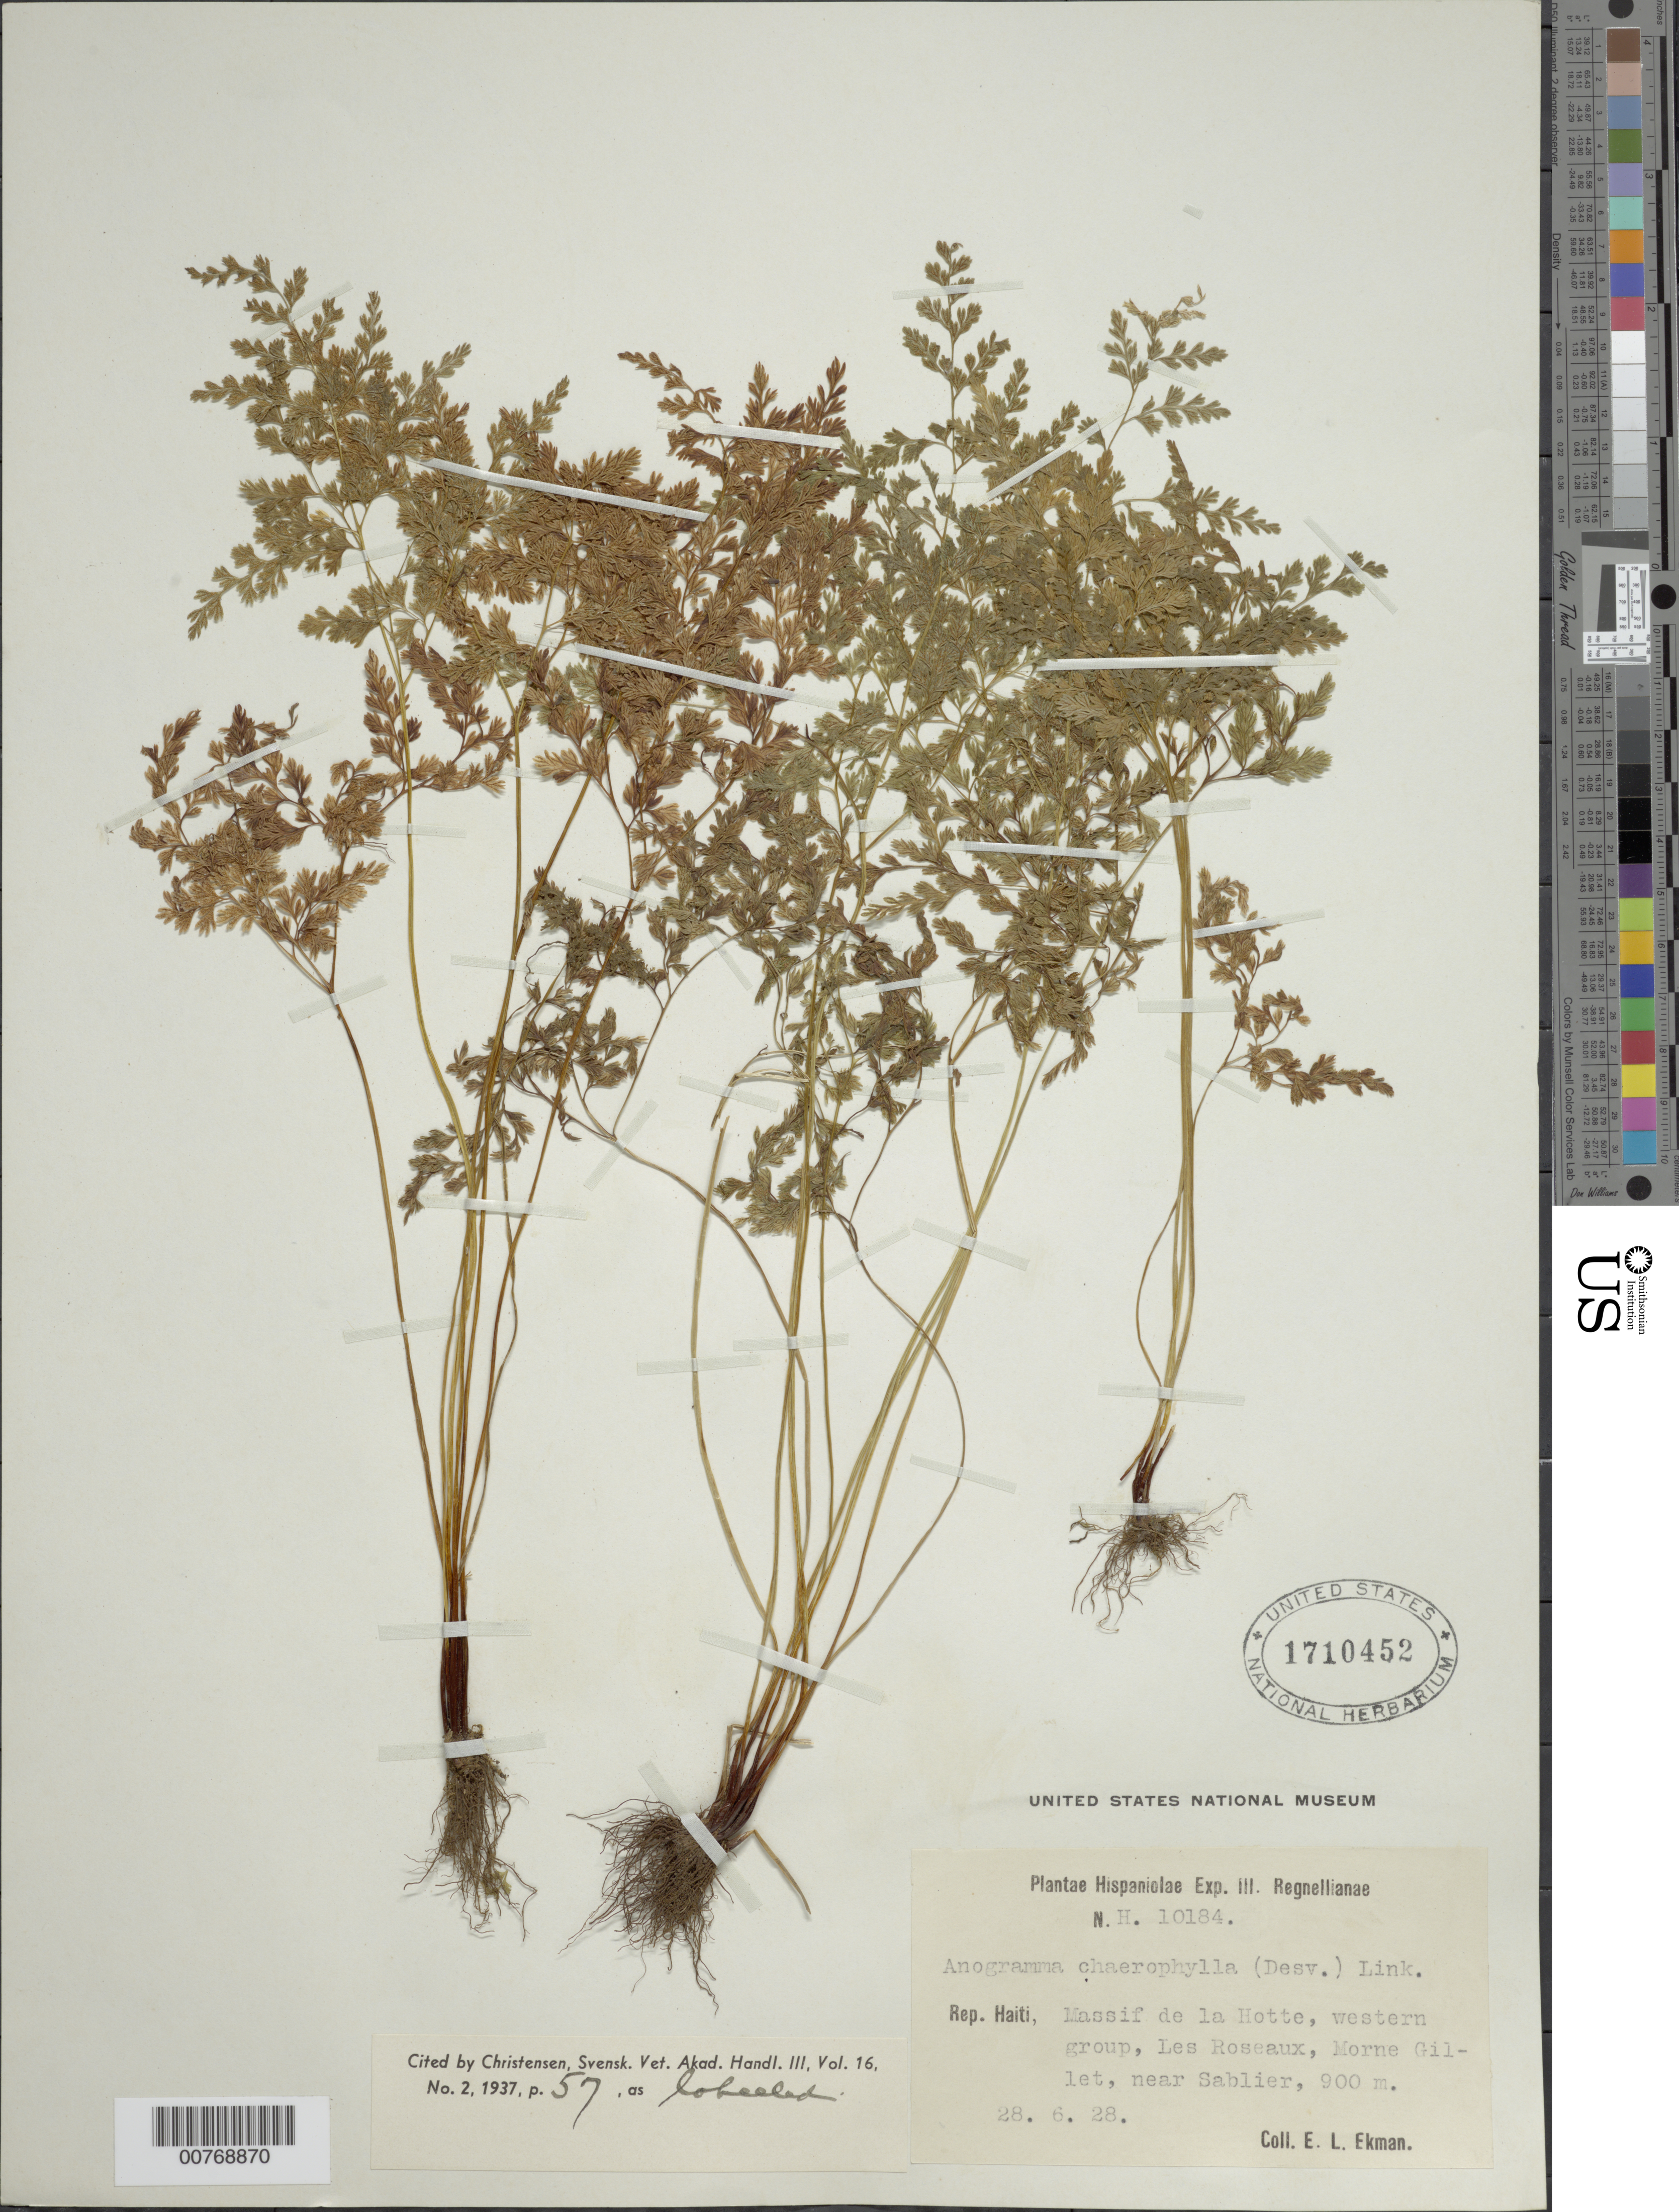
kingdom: Plantae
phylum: Tracheophyta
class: Polypodiopsida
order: Polypodiales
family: Pteridaceae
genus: Anogramma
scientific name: Anogramma chaerophylla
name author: (Desv.) Link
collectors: E. L. Ekman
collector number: H 10184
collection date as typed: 28 Jun 1928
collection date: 1928-06-28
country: Haiti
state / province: Sud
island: Hispaniola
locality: Massif de la Hotte, western group, Les Roseaux, Morne Gillet, near Sablier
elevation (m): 900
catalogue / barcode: US 1710452